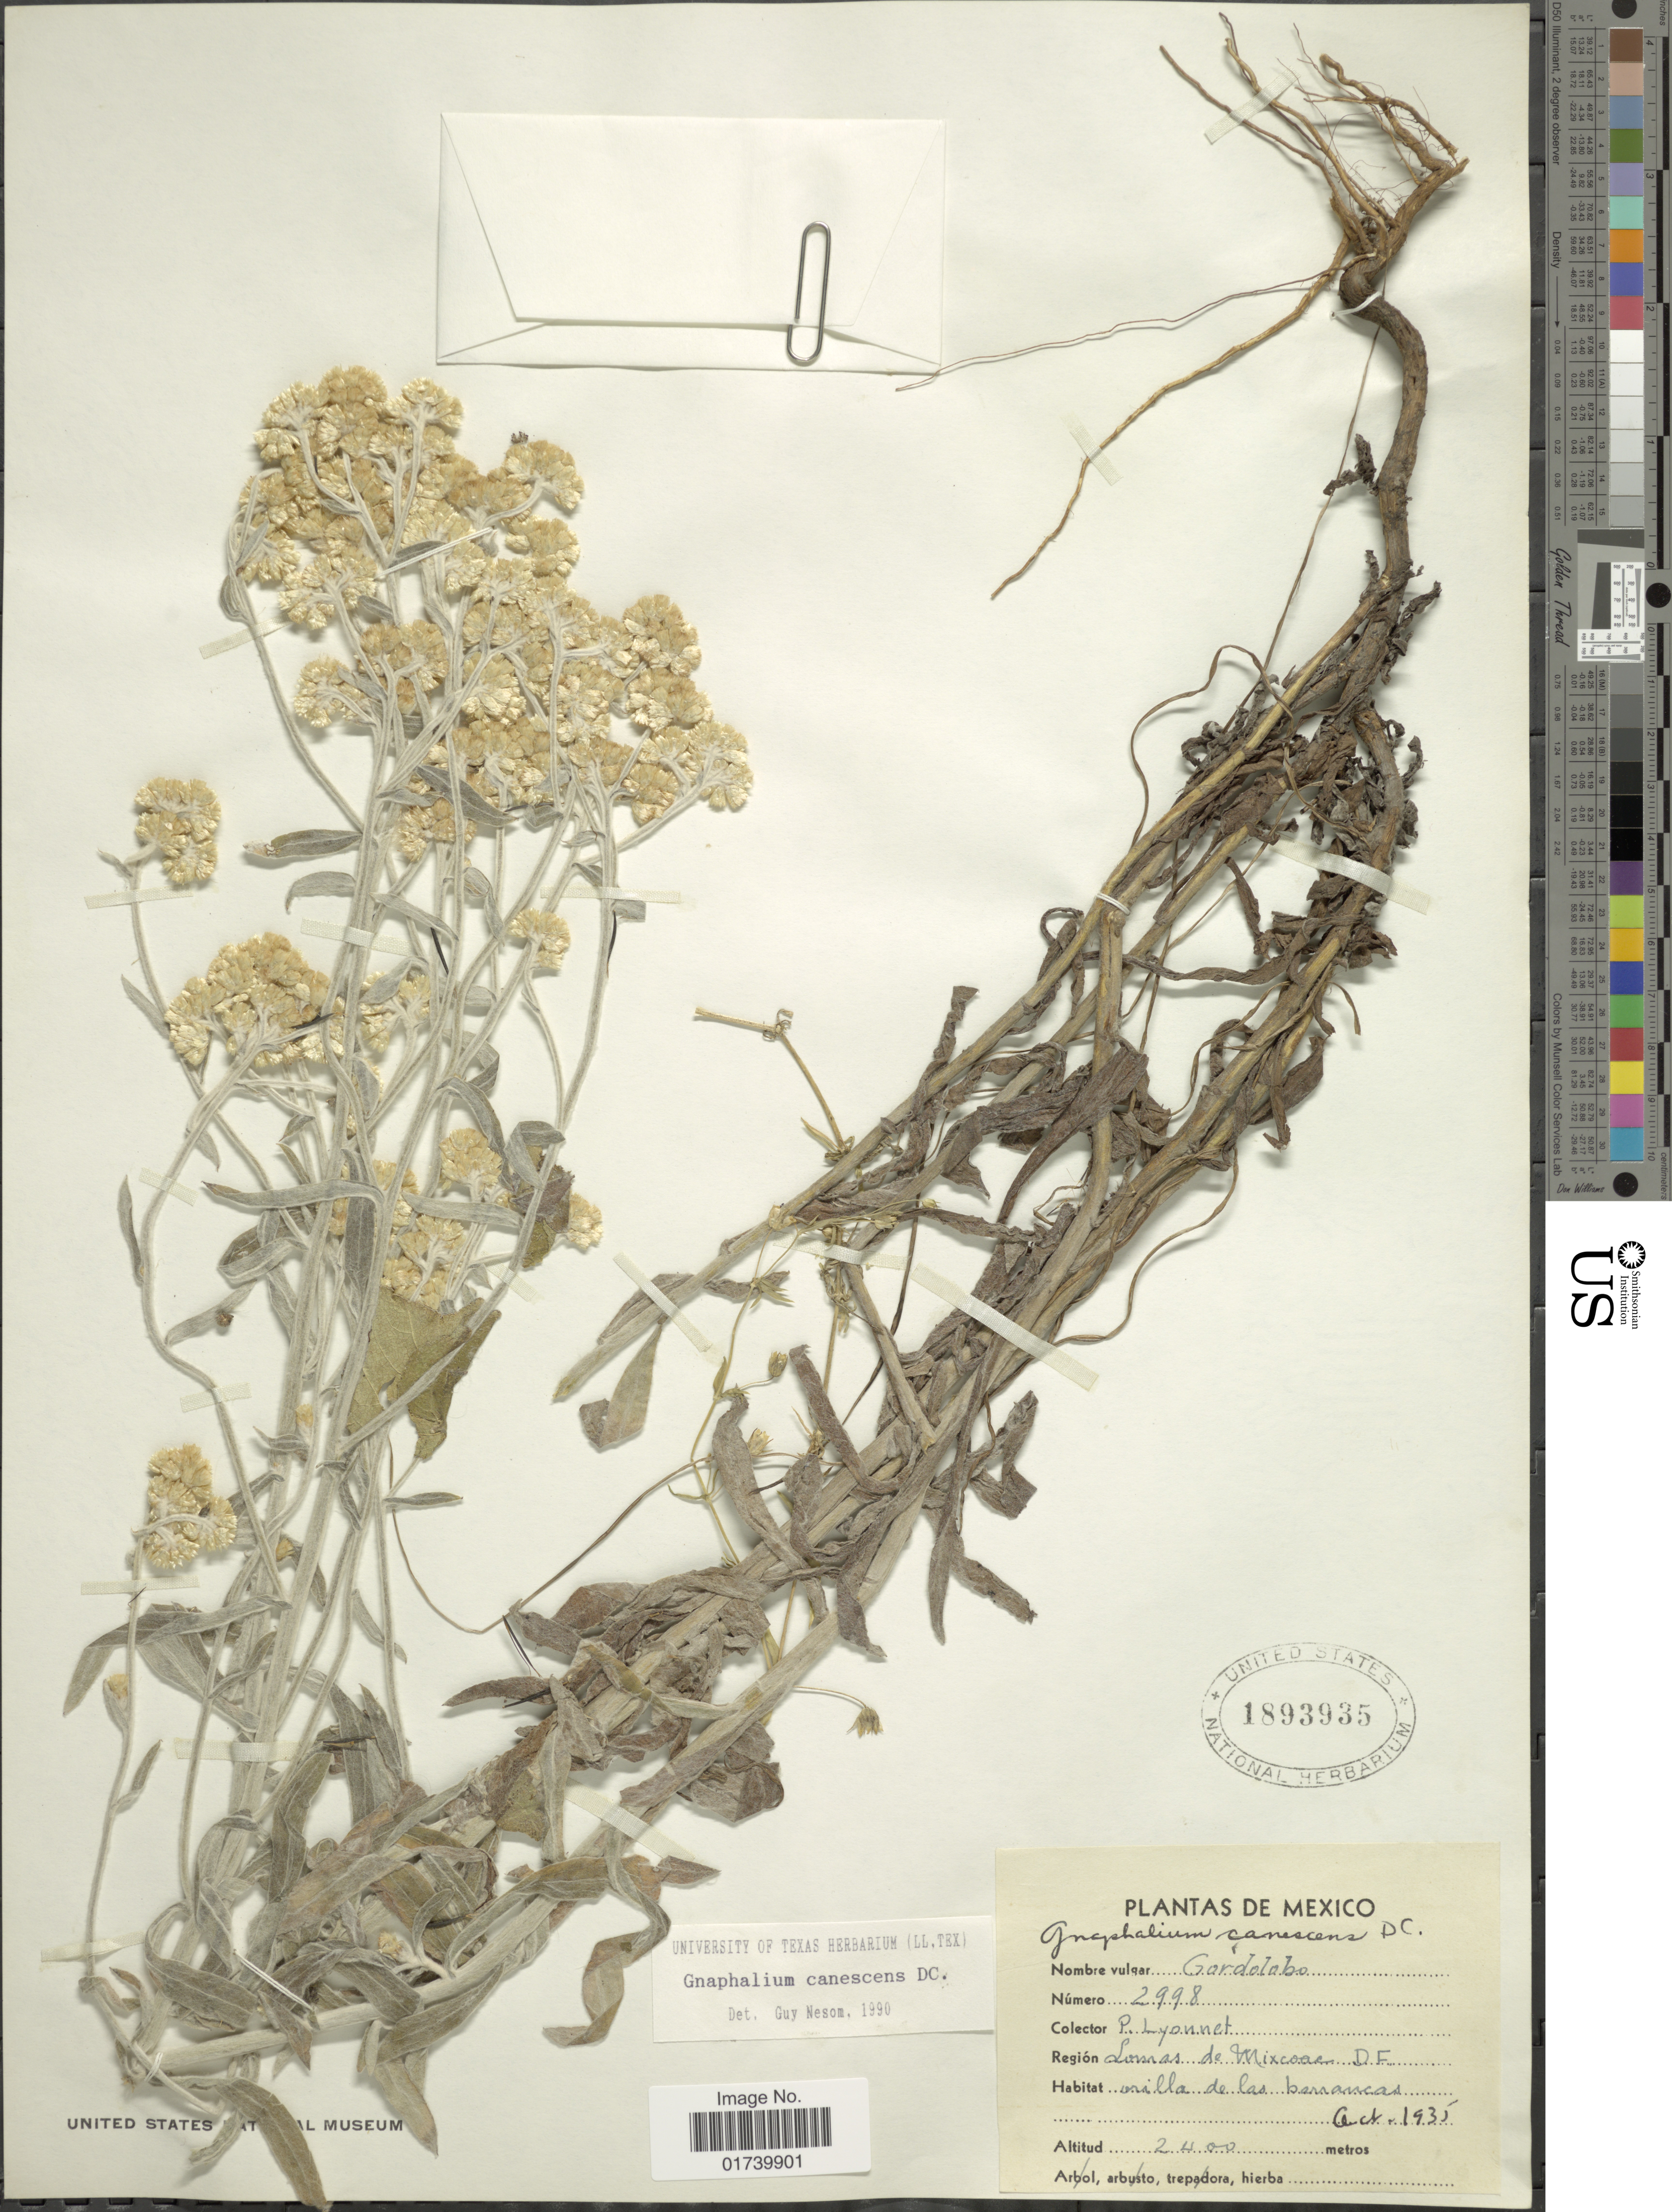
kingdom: Plantae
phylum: Tracheophyta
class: Magnoliopsida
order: Asterales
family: Asteraceae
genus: Pseudognaphalium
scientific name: Pseudognaphalium canescens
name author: (DC.) Anderb.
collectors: P. Lyonnet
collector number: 2998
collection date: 1935-10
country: Mexico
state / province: Distrito Federal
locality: Lomas de Mixoac, orilla de las barrancas.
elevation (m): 2400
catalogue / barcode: US 1893935